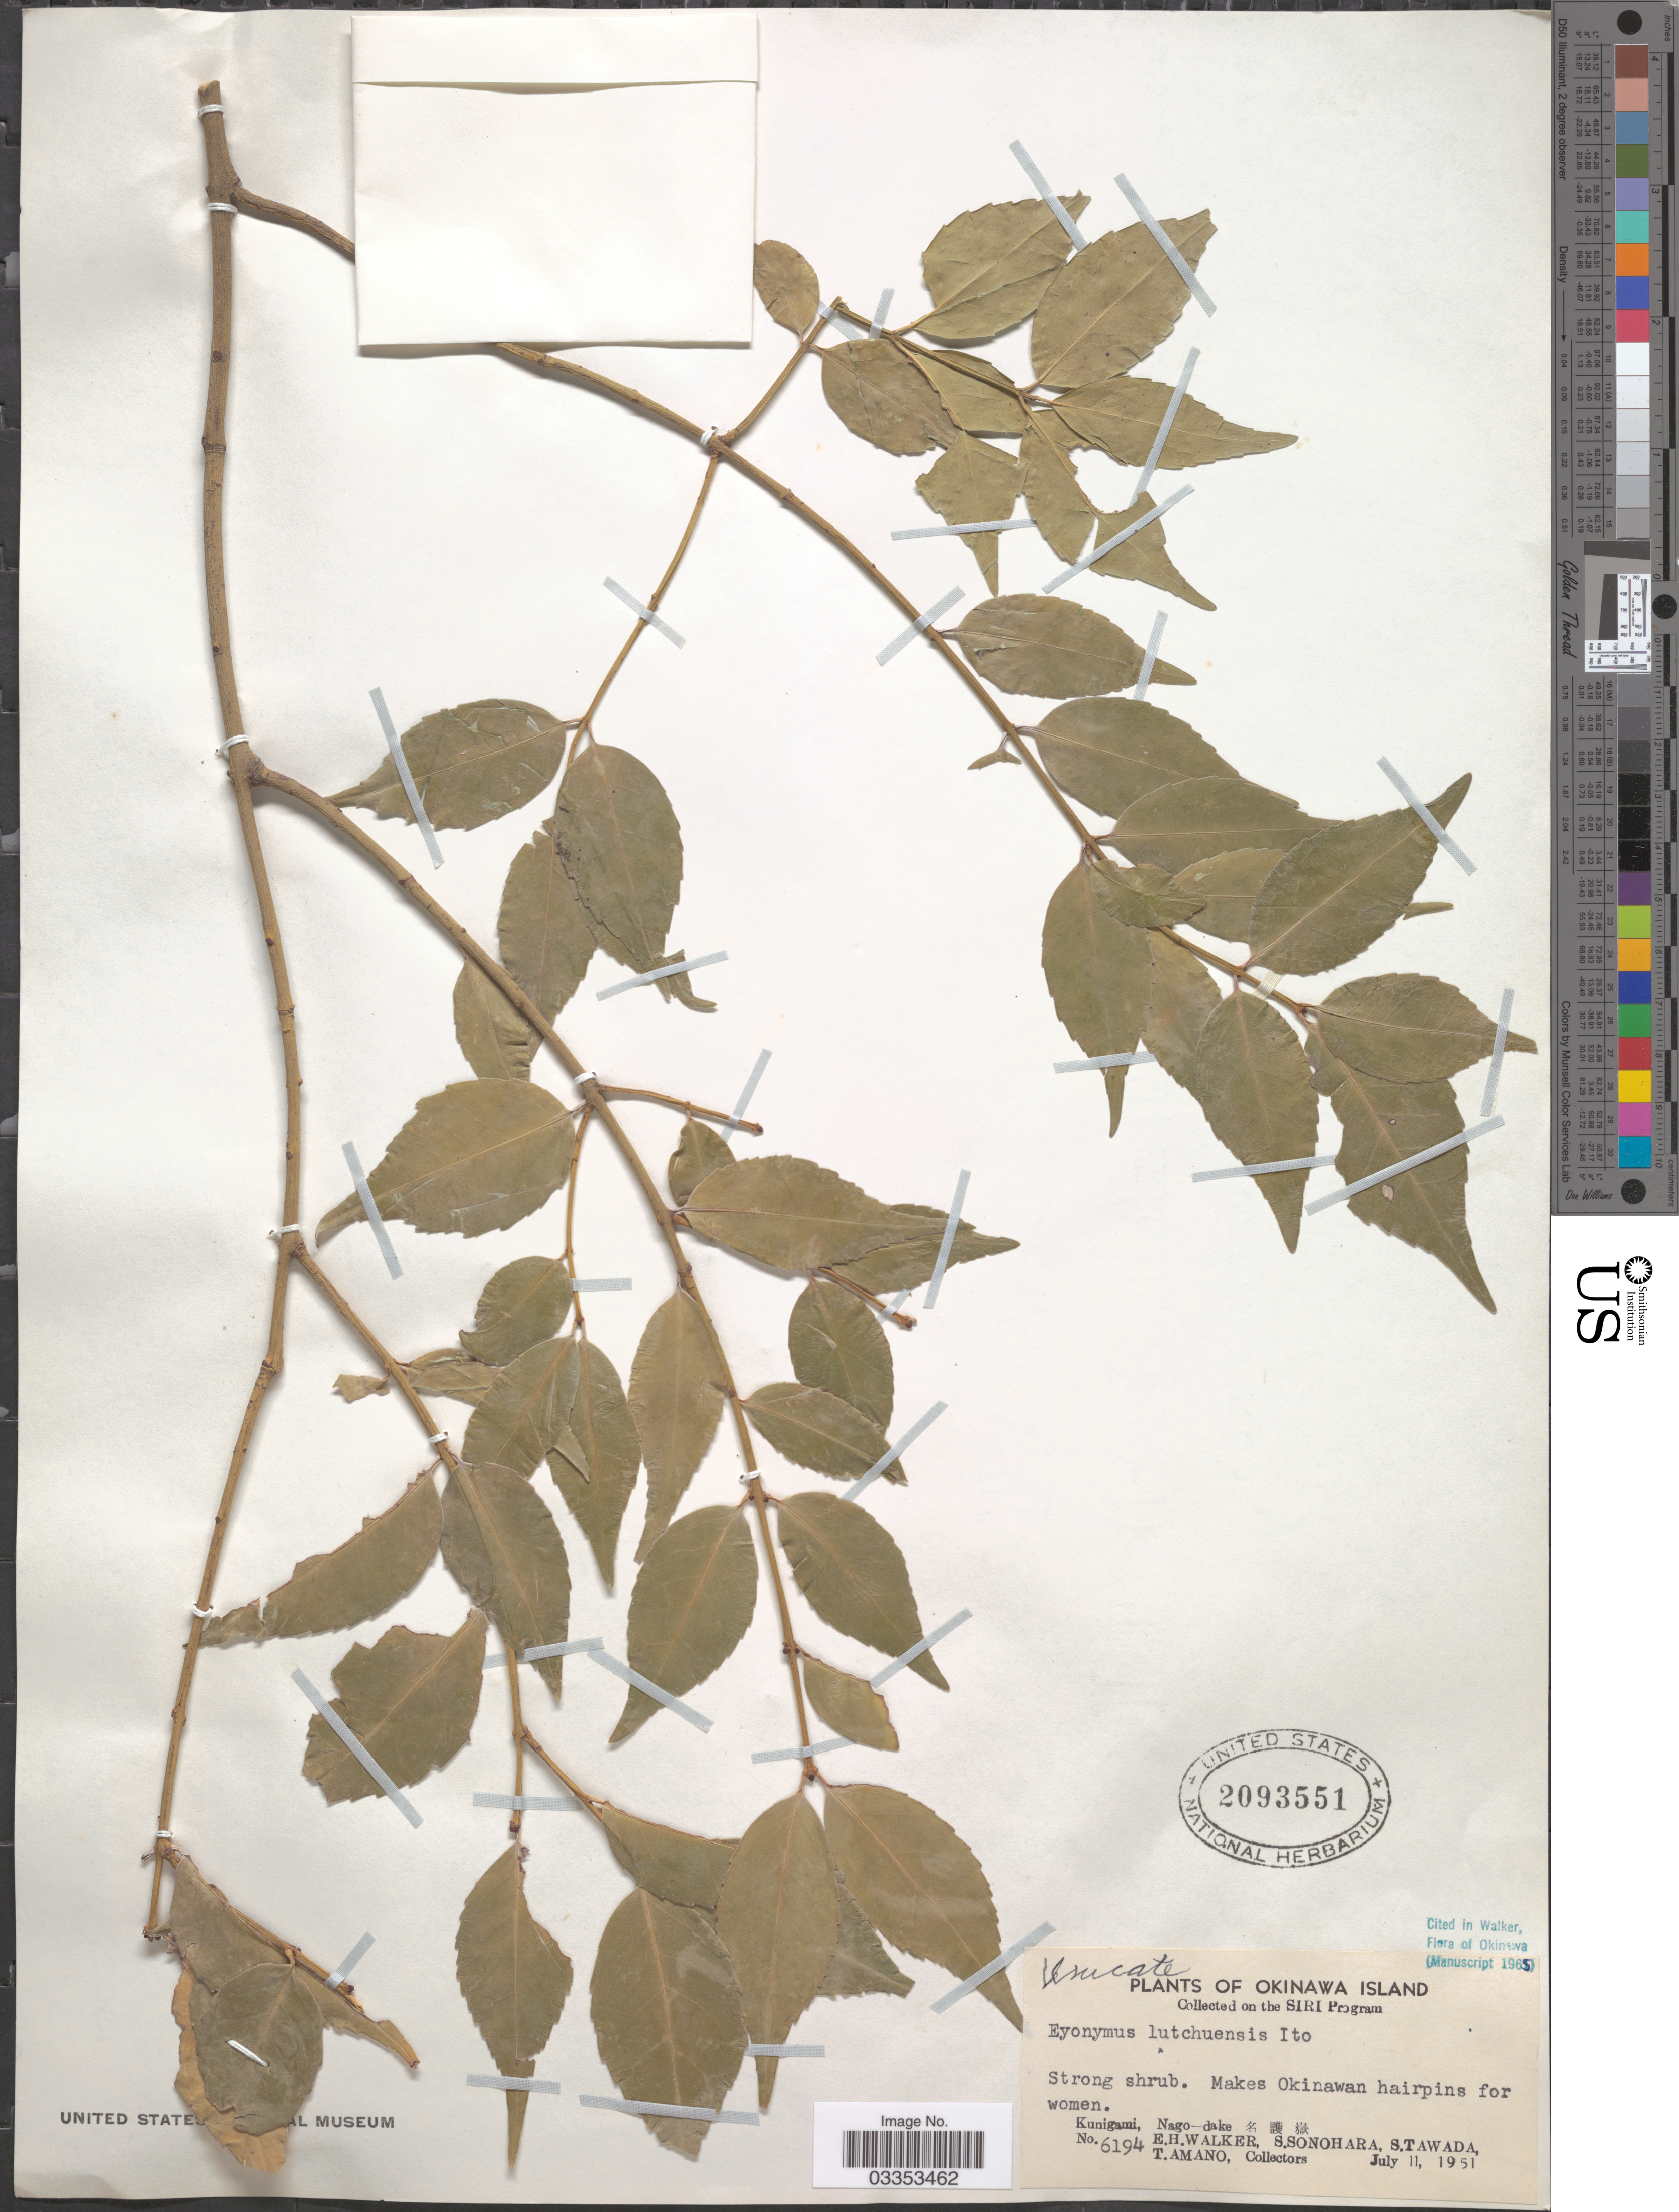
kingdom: Plantae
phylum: Tracheophyta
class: Magnoliopsida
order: Celastrales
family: Celastraceae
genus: Euonymus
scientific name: Euonymus lutchuensis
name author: T. Itô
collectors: E. H. Walker, S. Sonohara, S. Tawada & T. Amano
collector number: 6194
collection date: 1951-07-11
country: Japan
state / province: Okinawa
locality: Okinawa Island. Kunigami, Nago-dake X.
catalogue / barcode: US 2093551